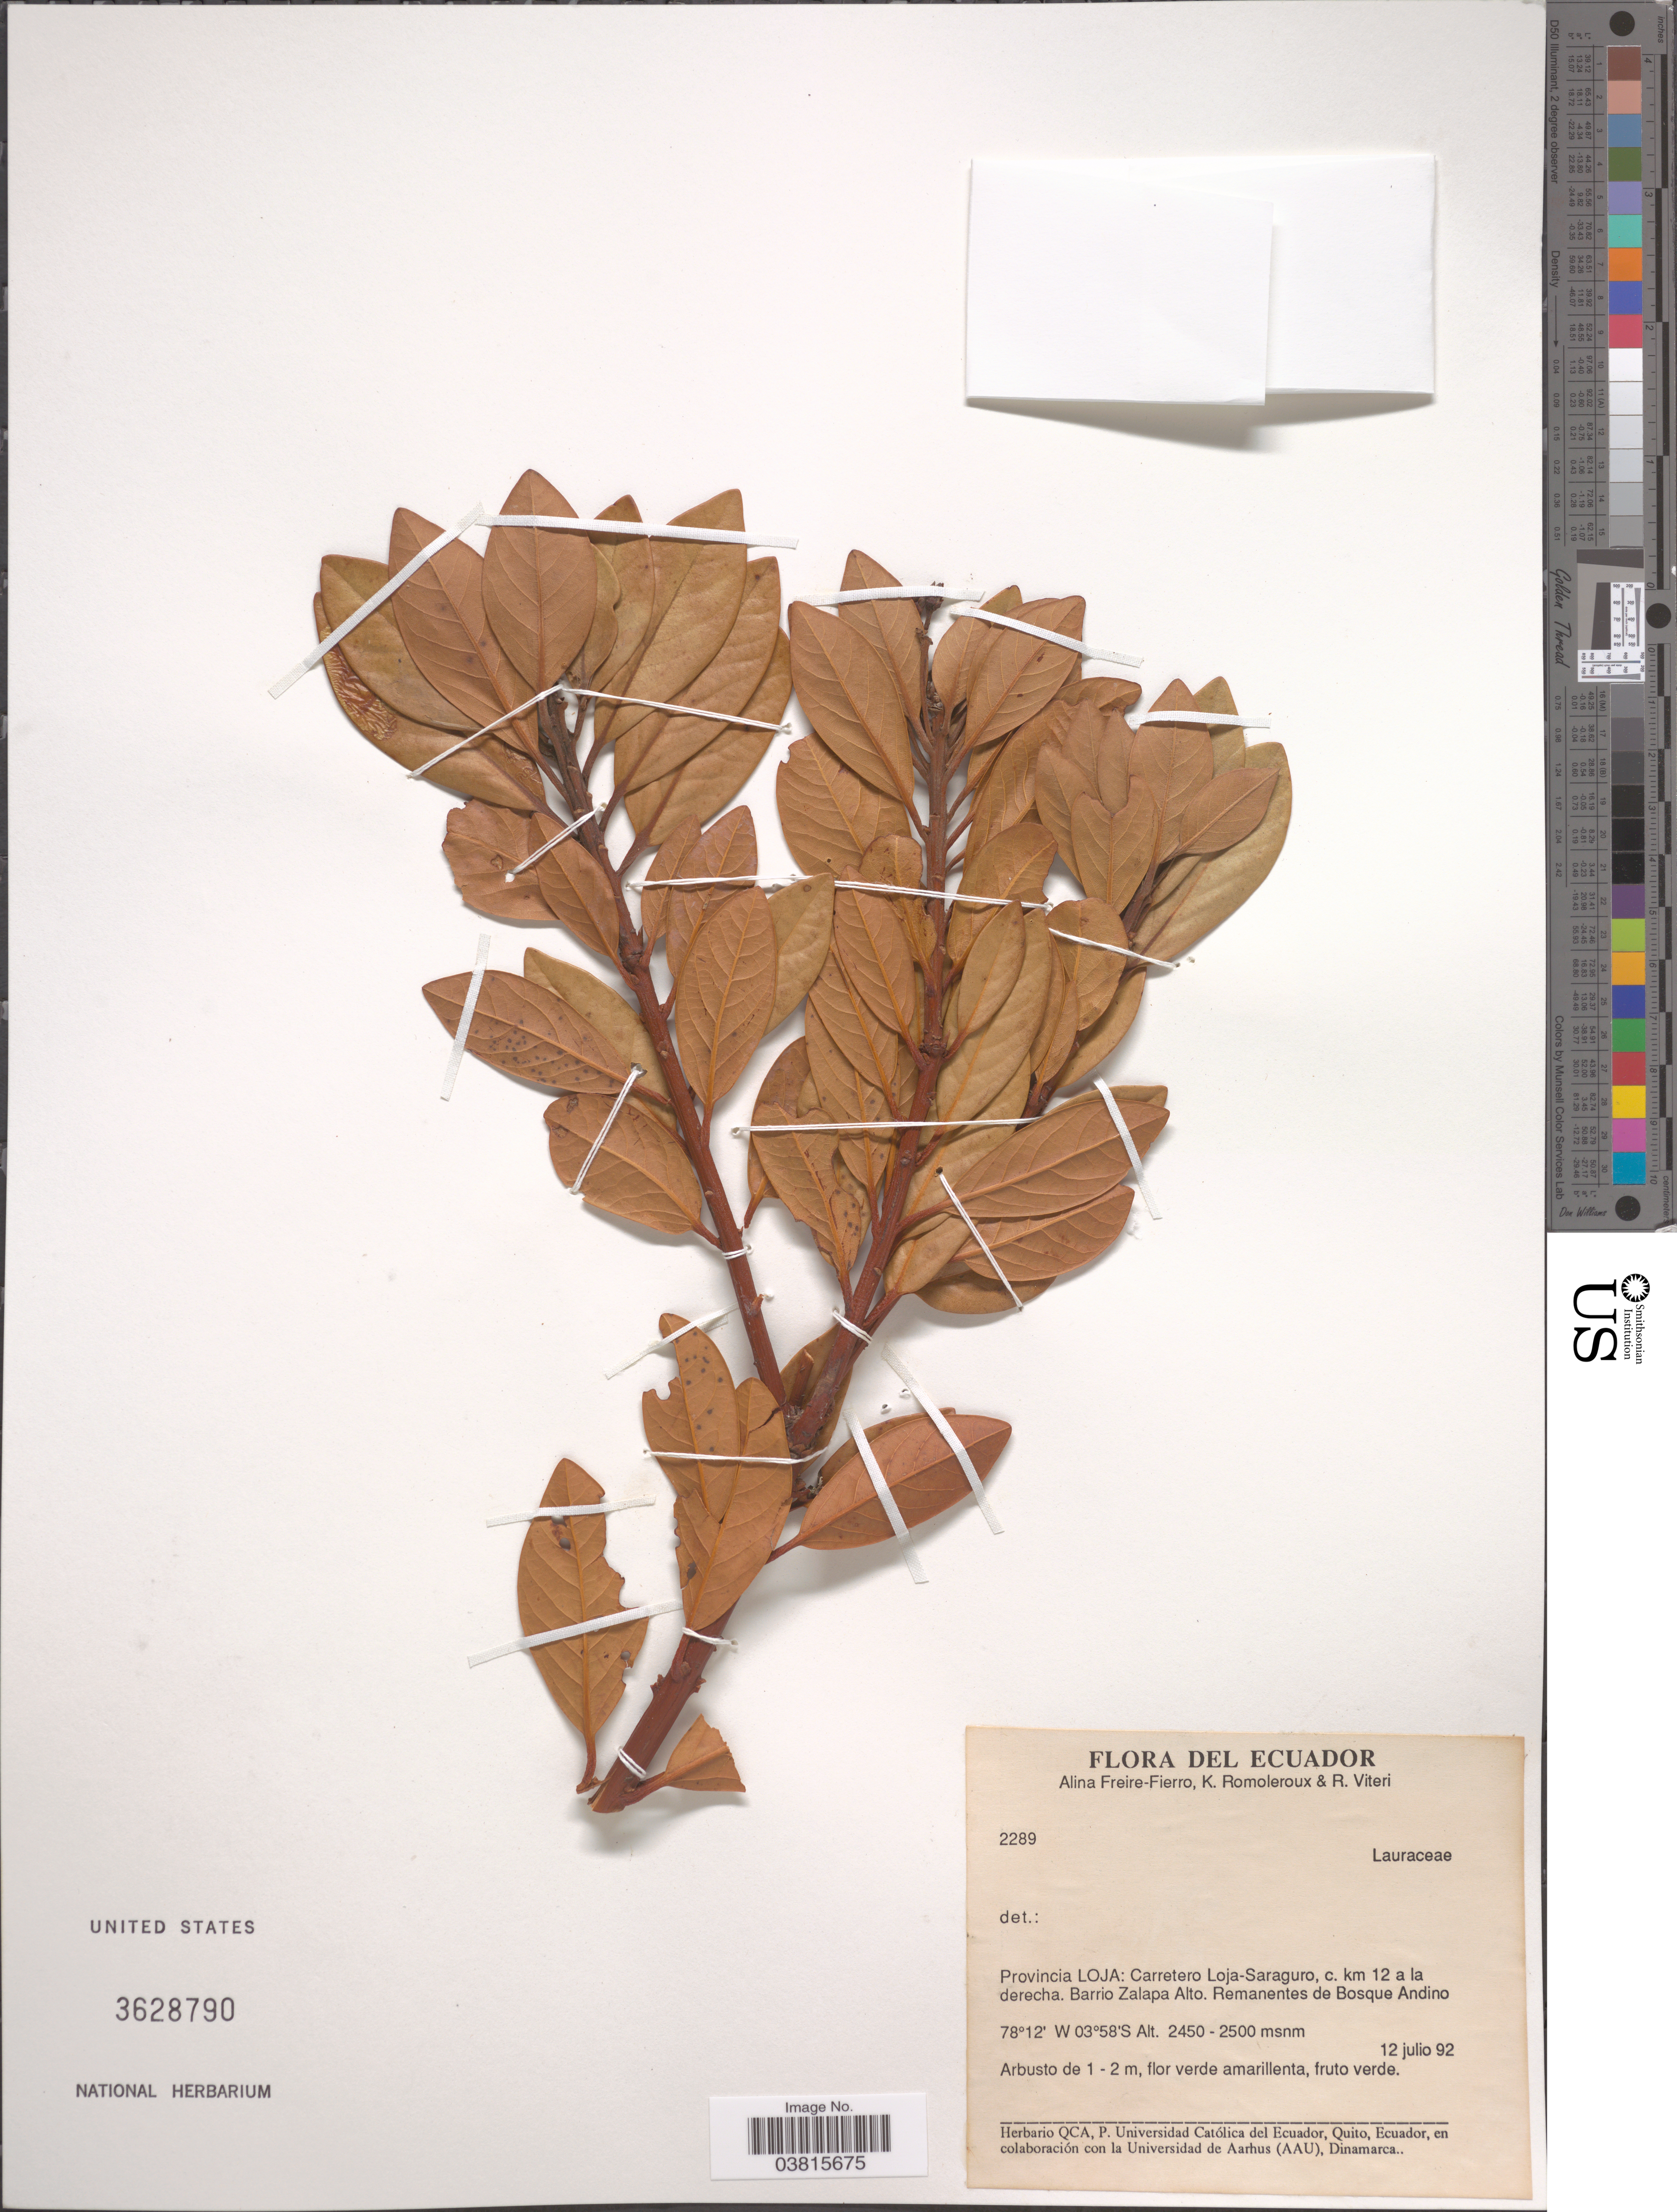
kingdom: Plantae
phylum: Tracheophyta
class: Magnoliopsida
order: Laurales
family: Lauraceae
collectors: A. Freire-Fierro, K. Romoleroux & R. Viteri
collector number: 2289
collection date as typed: Transcribed d/m/y: 12/7/92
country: Ecuador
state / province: Loja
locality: Carretero Loja-Saraguro, c. km 12 a la derecha. Barrio Zalapa Alto. Remanentes de Bosque Andino.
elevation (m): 2450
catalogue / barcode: US 3628790